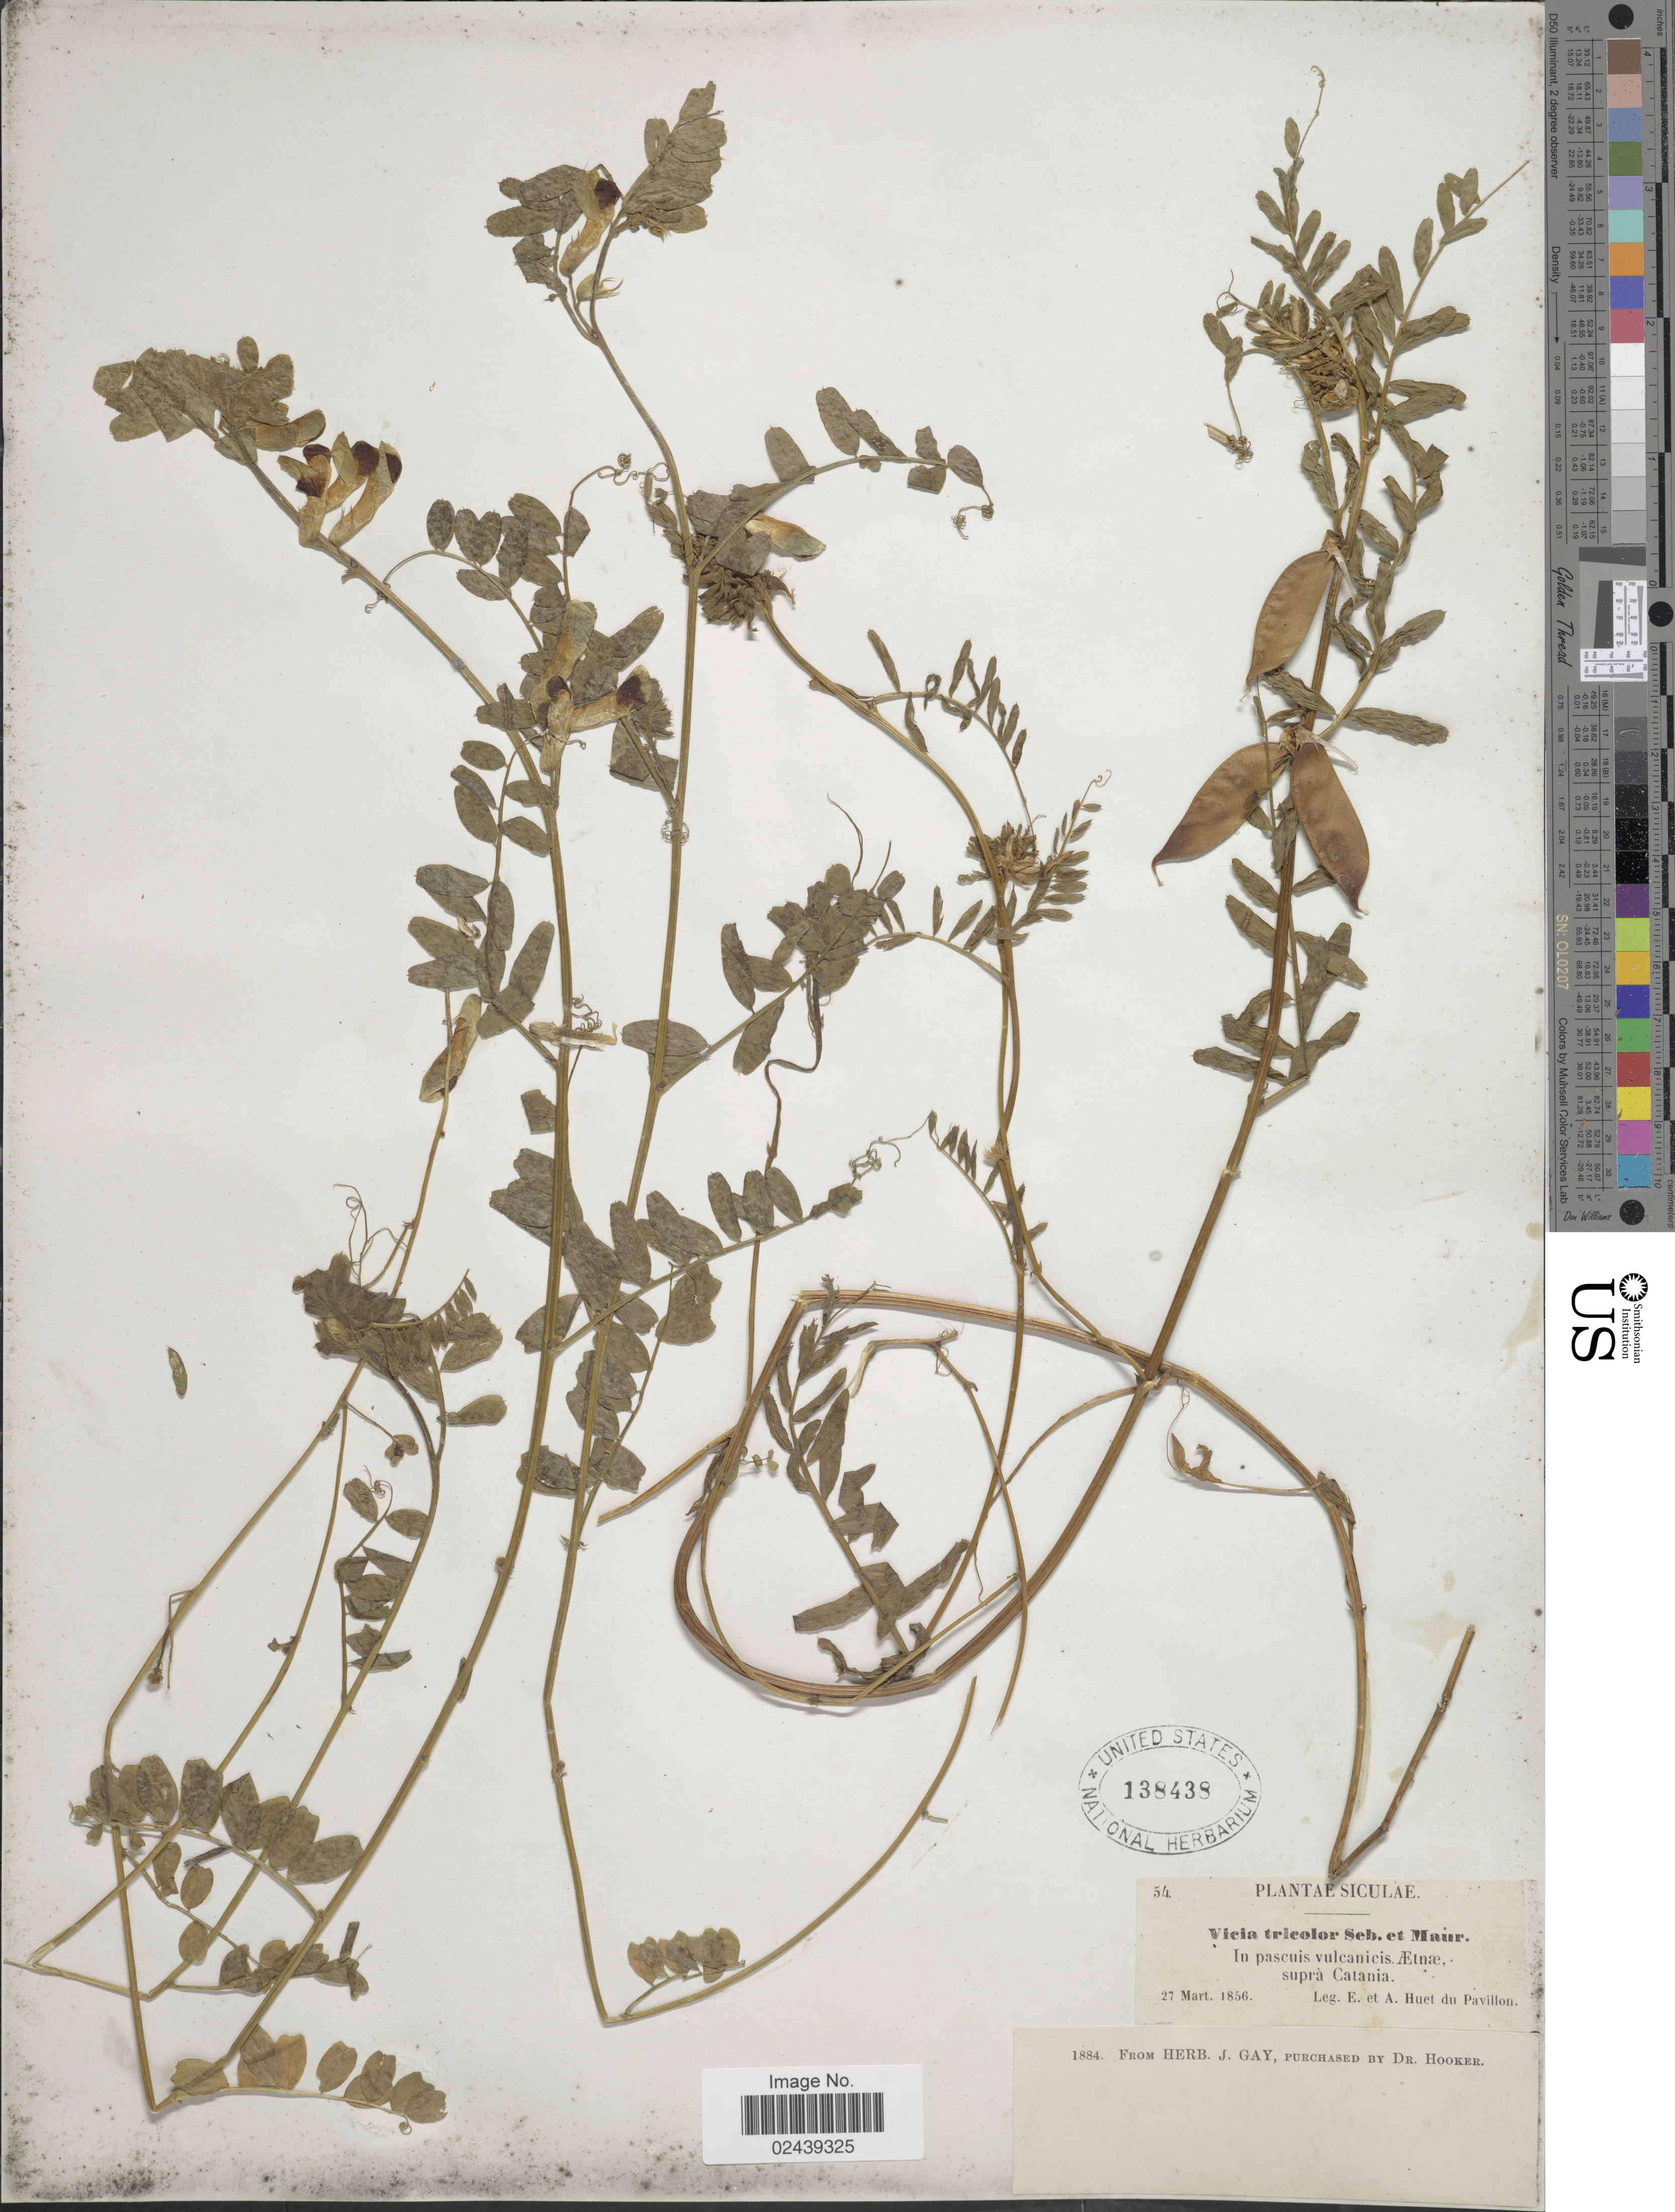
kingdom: Plantae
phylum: Tracheophyta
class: Magnoliopsida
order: Fabales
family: Fabaceae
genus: Vicia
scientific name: Vicia tricolor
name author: Sebast. & Mauri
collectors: E. Huet du Pavillon & A. Huet du Pavillon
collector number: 54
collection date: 1856-03-27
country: Italy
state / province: Siciliana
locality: Siculae. In pascuis vulcanicis AEtnae, supra Catania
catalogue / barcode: US 138438